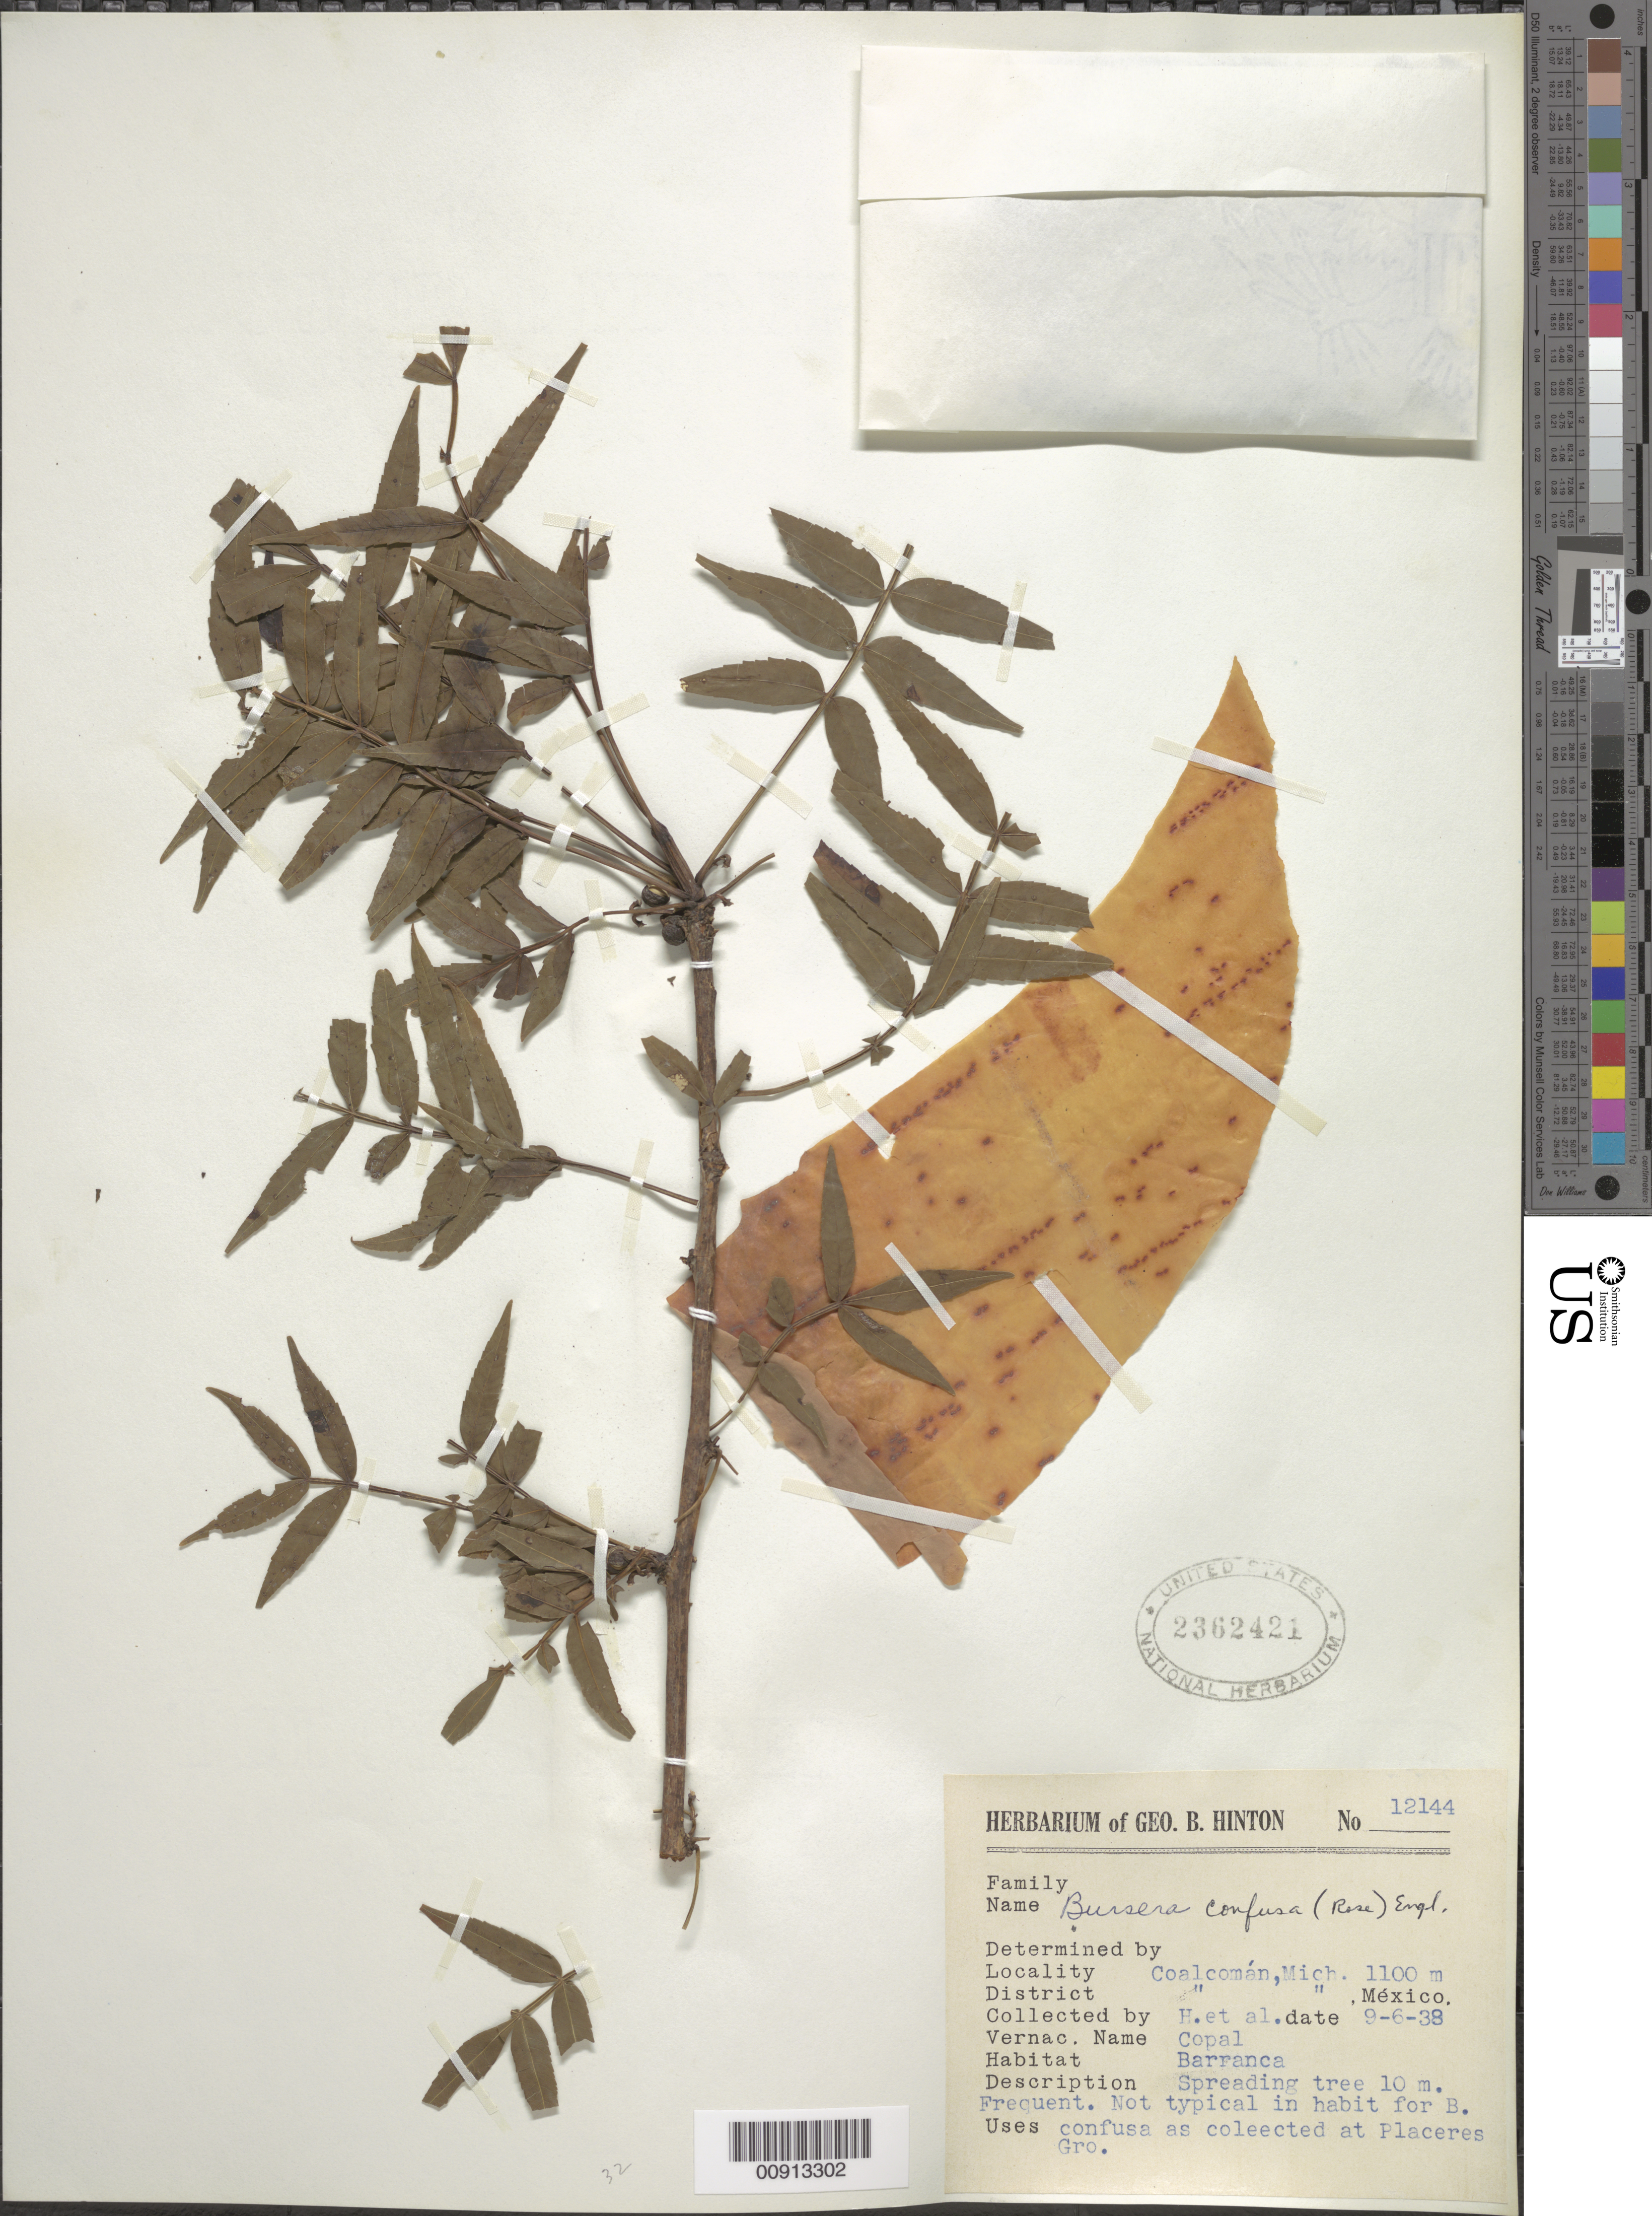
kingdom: Plantae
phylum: Tracheophyta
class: Magnoliopsida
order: Sapindales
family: Burseraceae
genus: Bursera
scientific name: Bursera confusa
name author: (Rose) Engl.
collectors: G. B. Hinton & et al.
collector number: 12144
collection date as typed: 06 Sep 1938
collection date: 1938-09-06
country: Mexico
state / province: Michoacán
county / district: Coalcomán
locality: Coalcomán, District Coalcomán, Michoacán.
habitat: Barranca.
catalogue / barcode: US 2362421